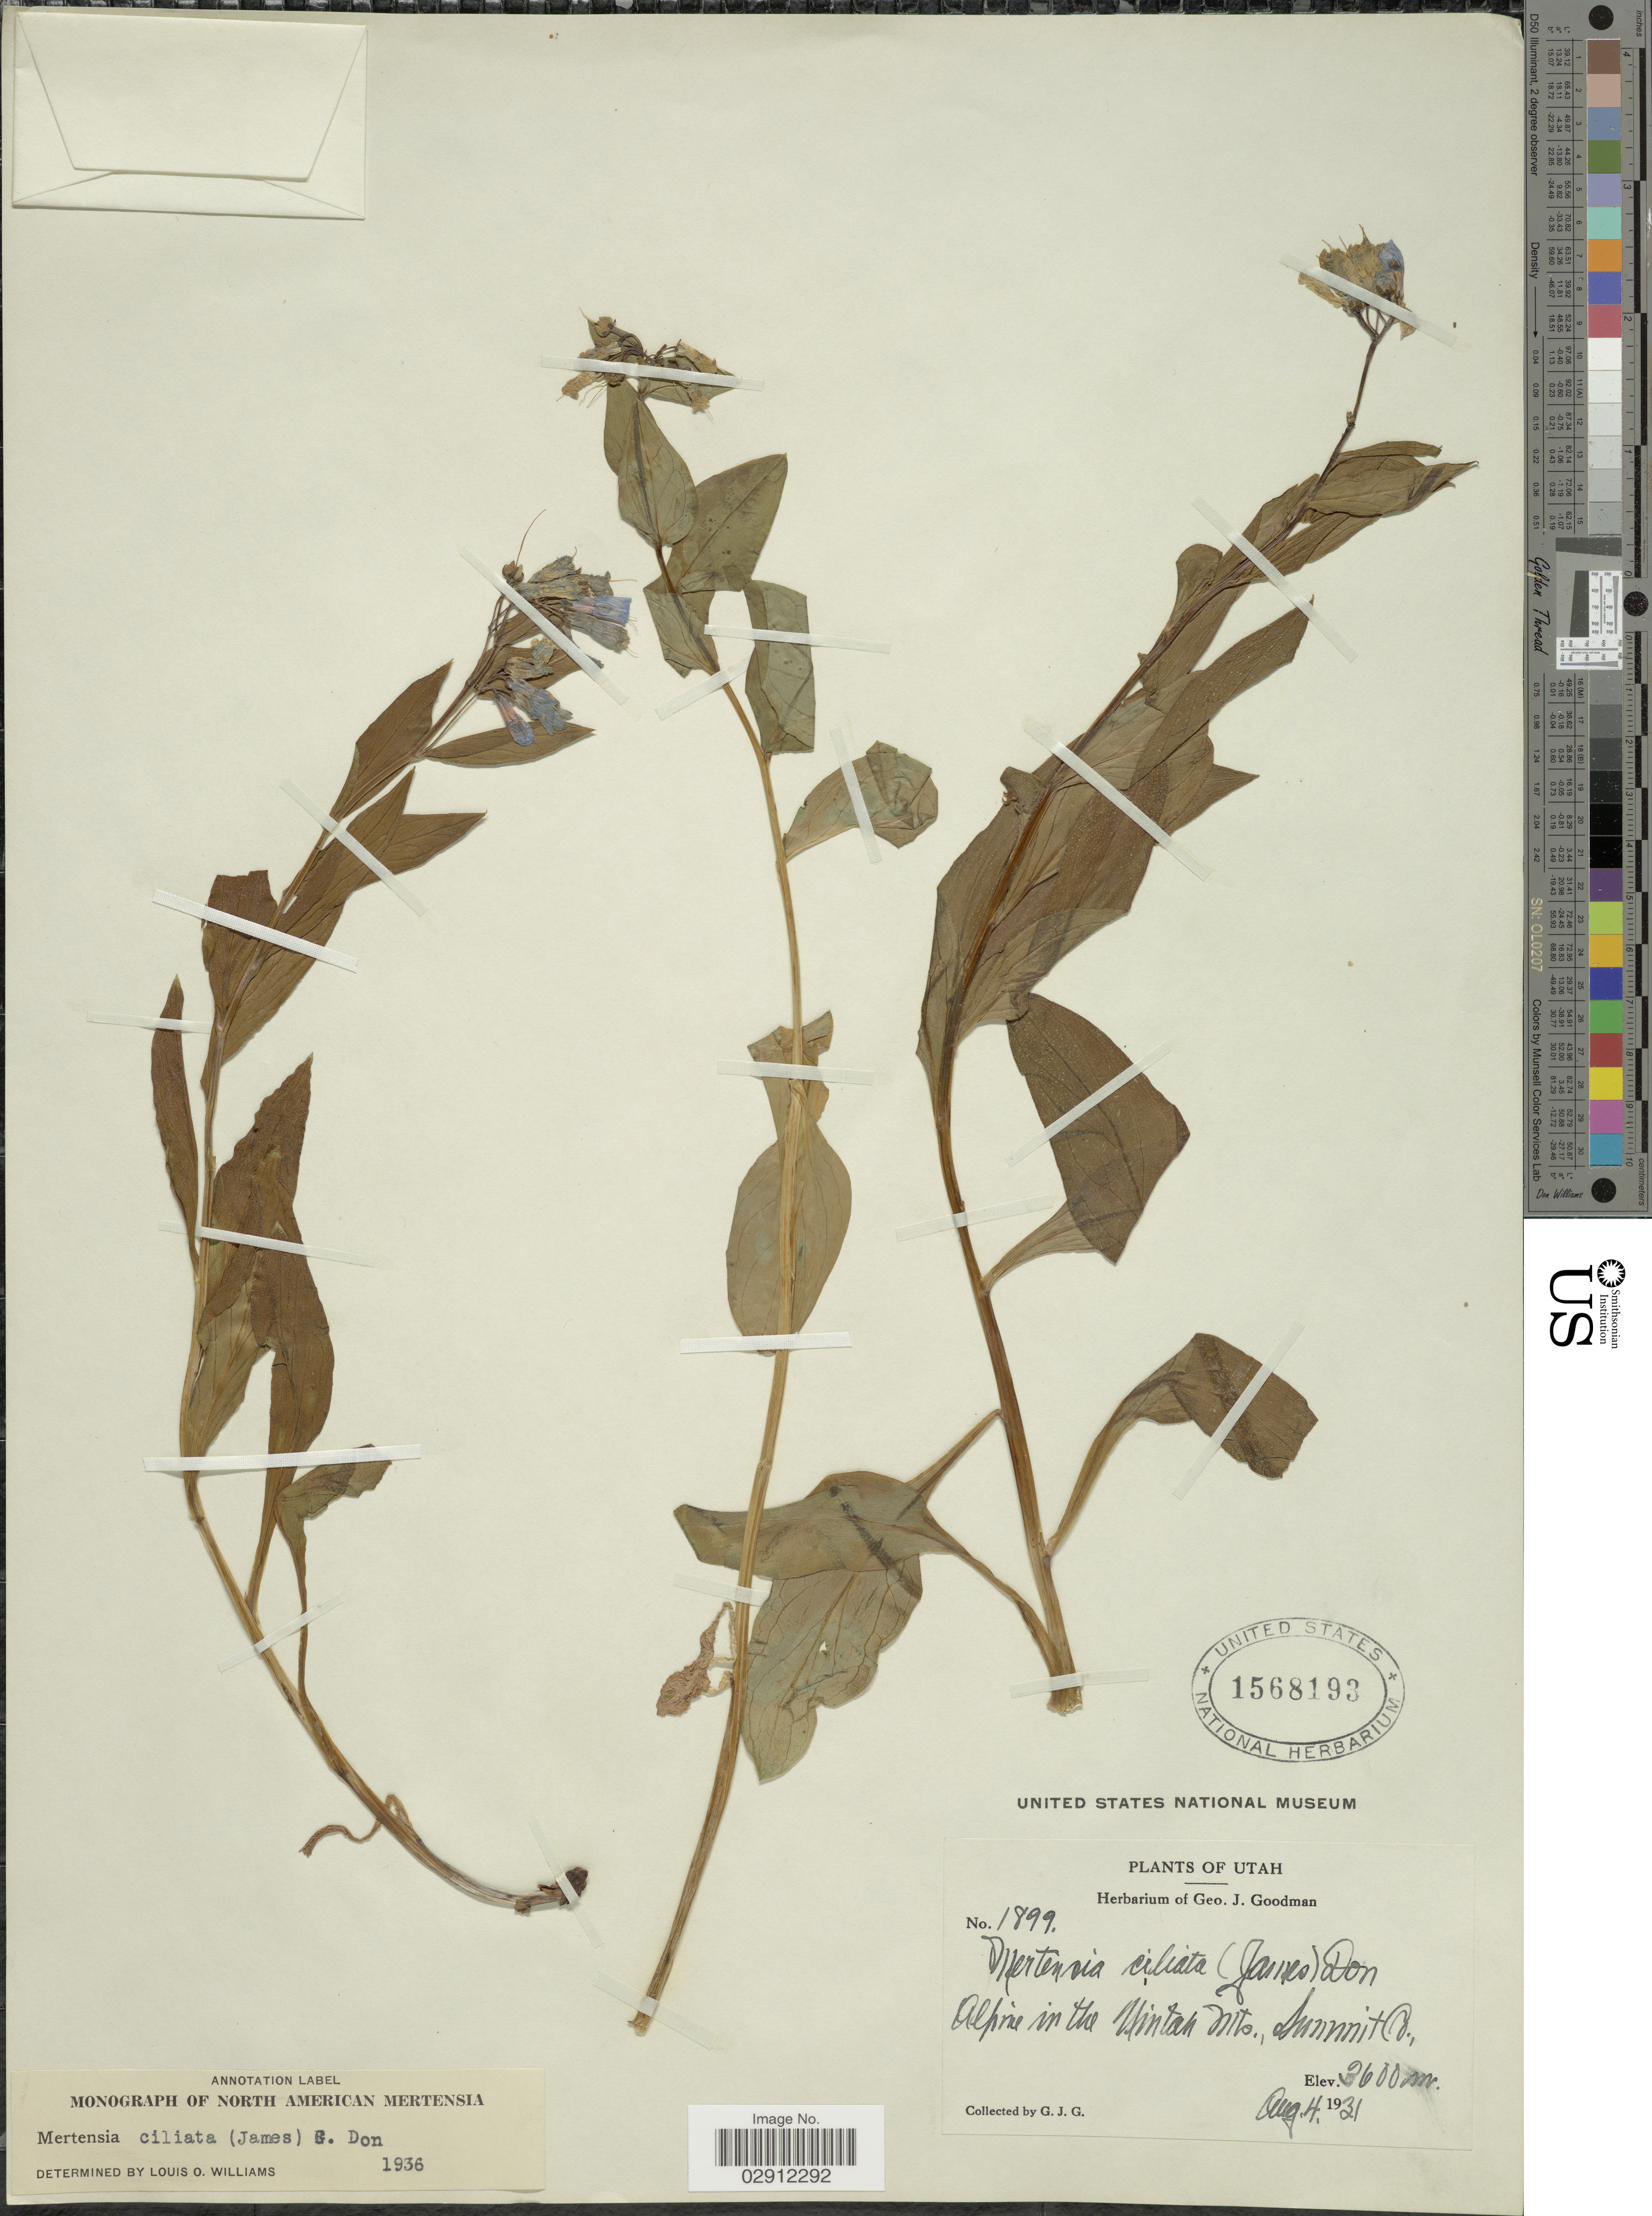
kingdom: Plantae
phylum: Tracheophyta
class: Magnoliopsida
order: Boraginales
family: Boraginaceae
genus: Mertensia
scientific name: Mertensia ciliata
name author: (James) G. Don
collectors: G. J. Goodman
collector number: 1899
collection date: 1931-08-04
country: United States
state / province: Utah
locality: Alpine in the Uintah Mts., Summit Co.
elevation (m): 3600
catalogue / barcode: US 1568193